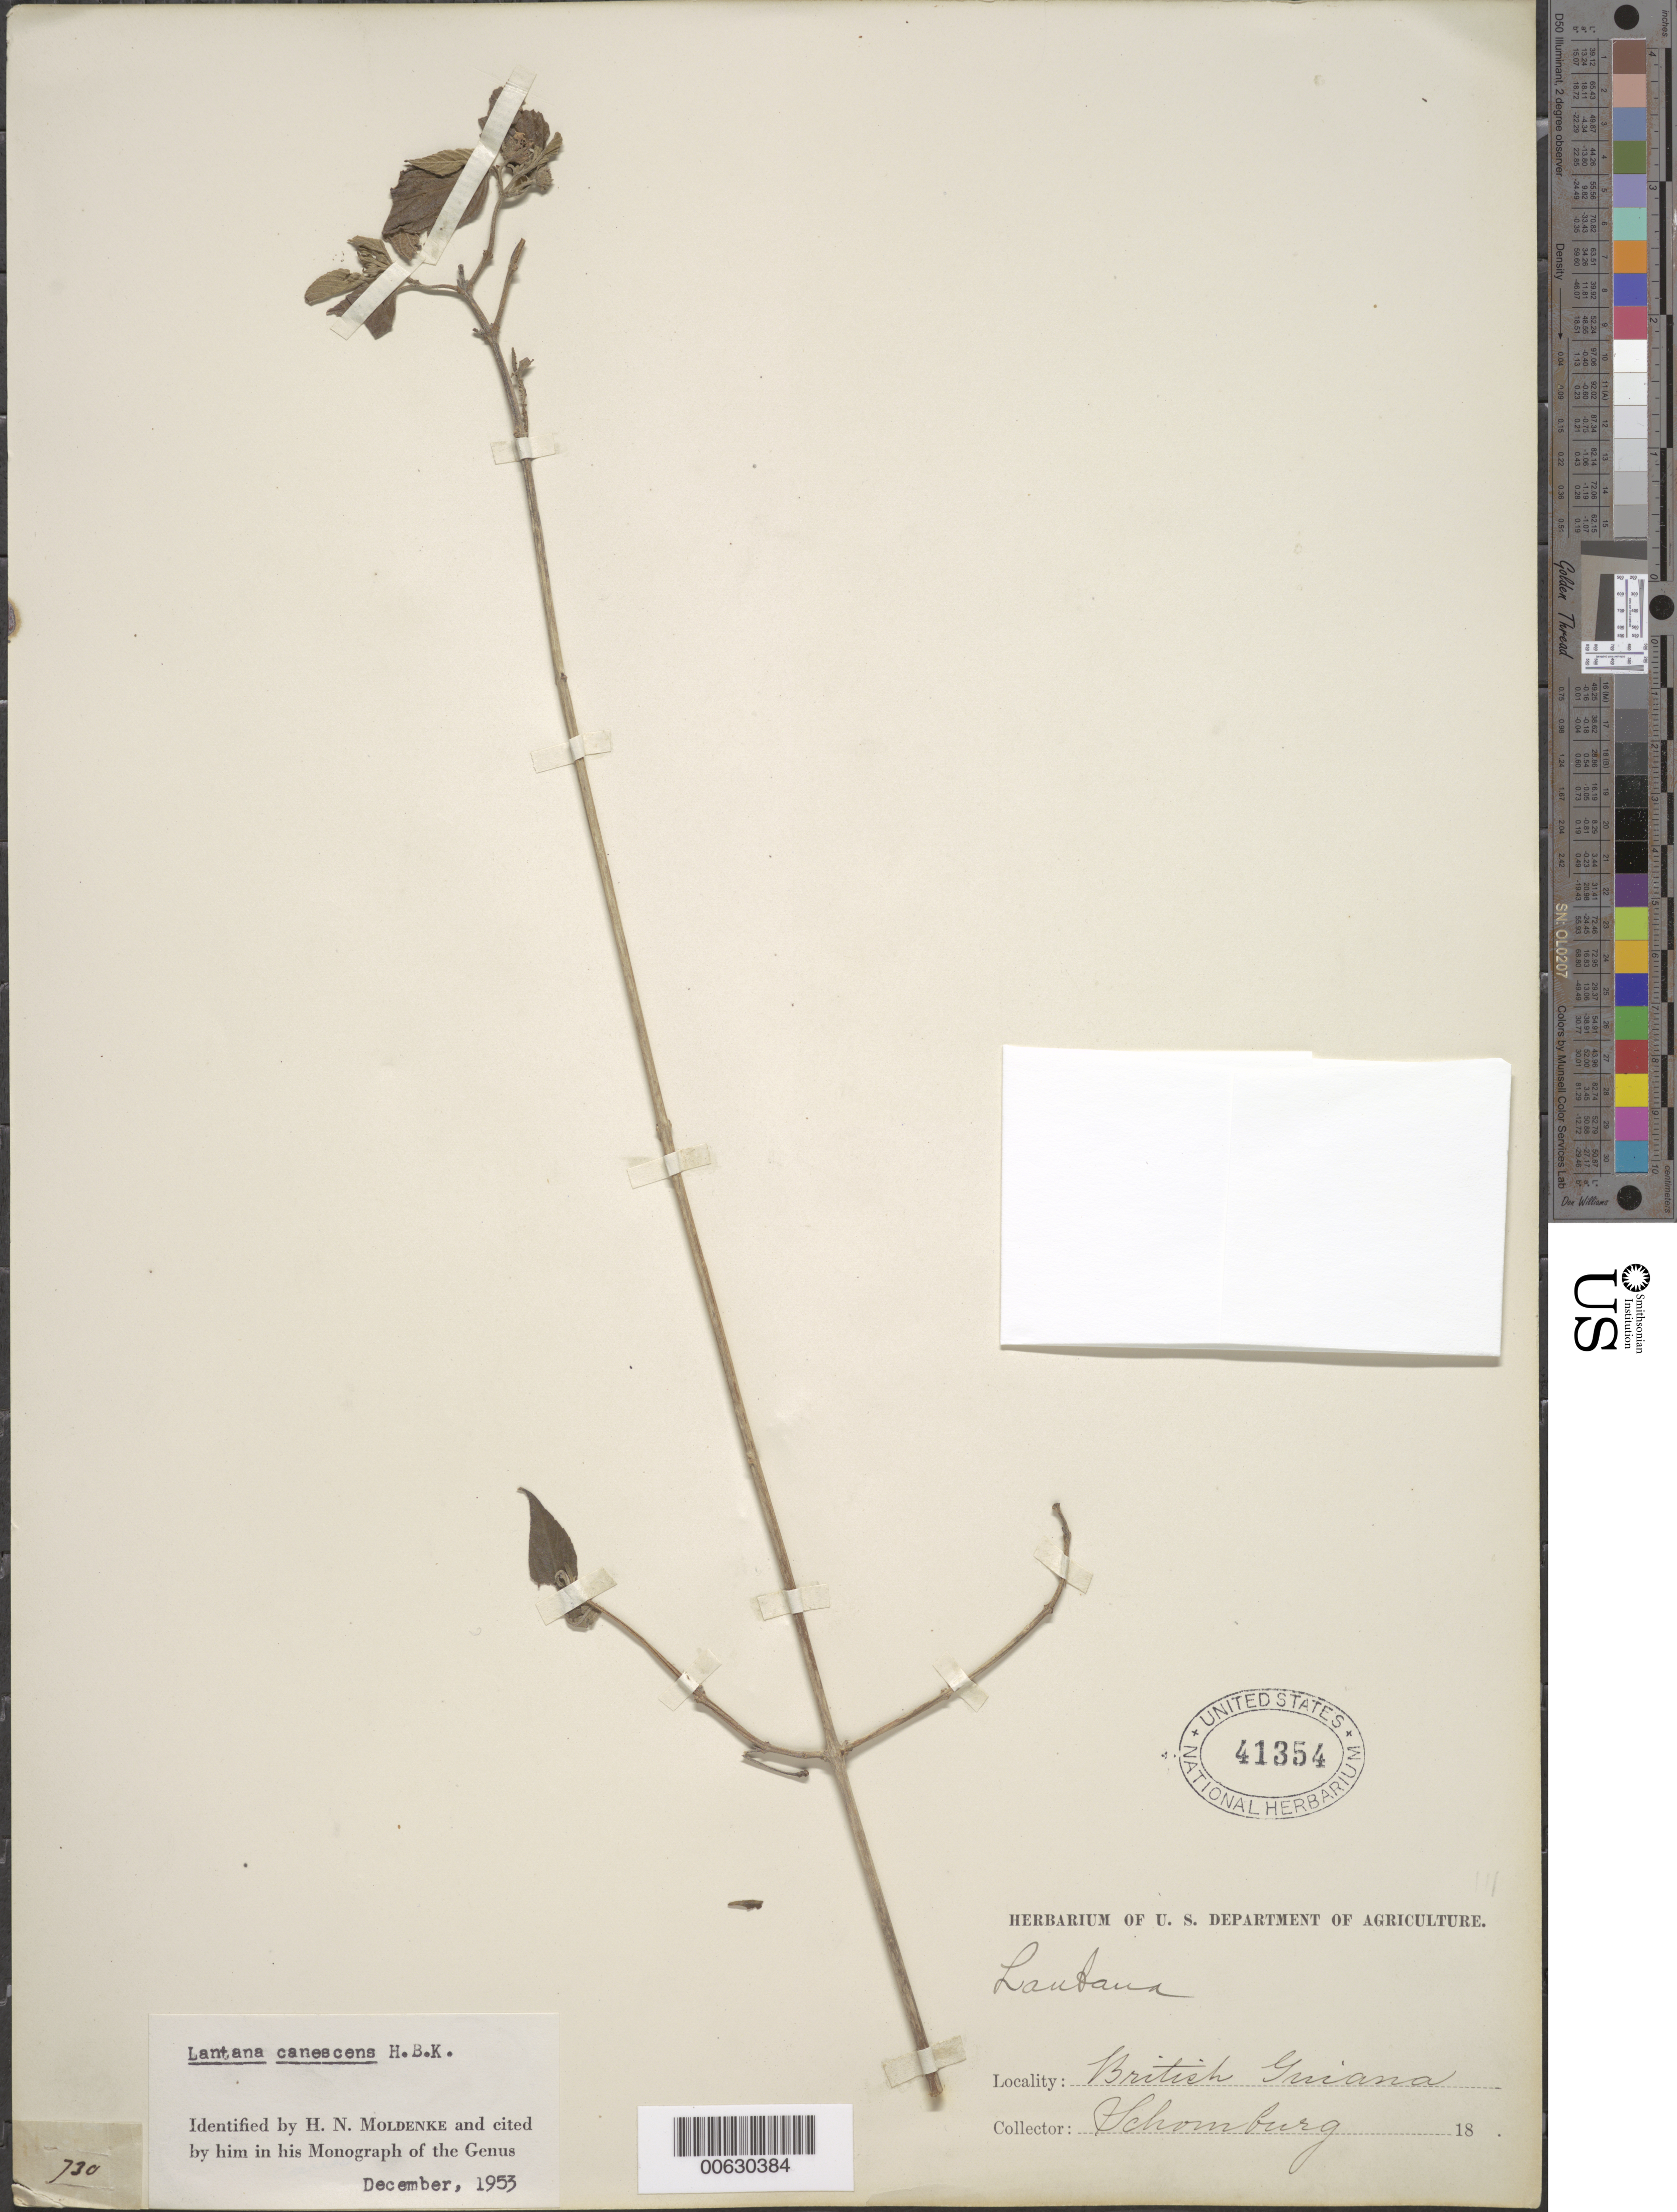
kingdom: Plantae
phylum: Tracheophyta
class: Magnoliopsida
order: Lamiales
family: Verbenaceae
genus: Lantana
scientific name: Lantana canescens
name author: Kunth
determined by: Moldenke, H. N.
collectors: R. H. Schomburgk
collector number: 730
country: Guyana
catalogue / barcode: US 41354